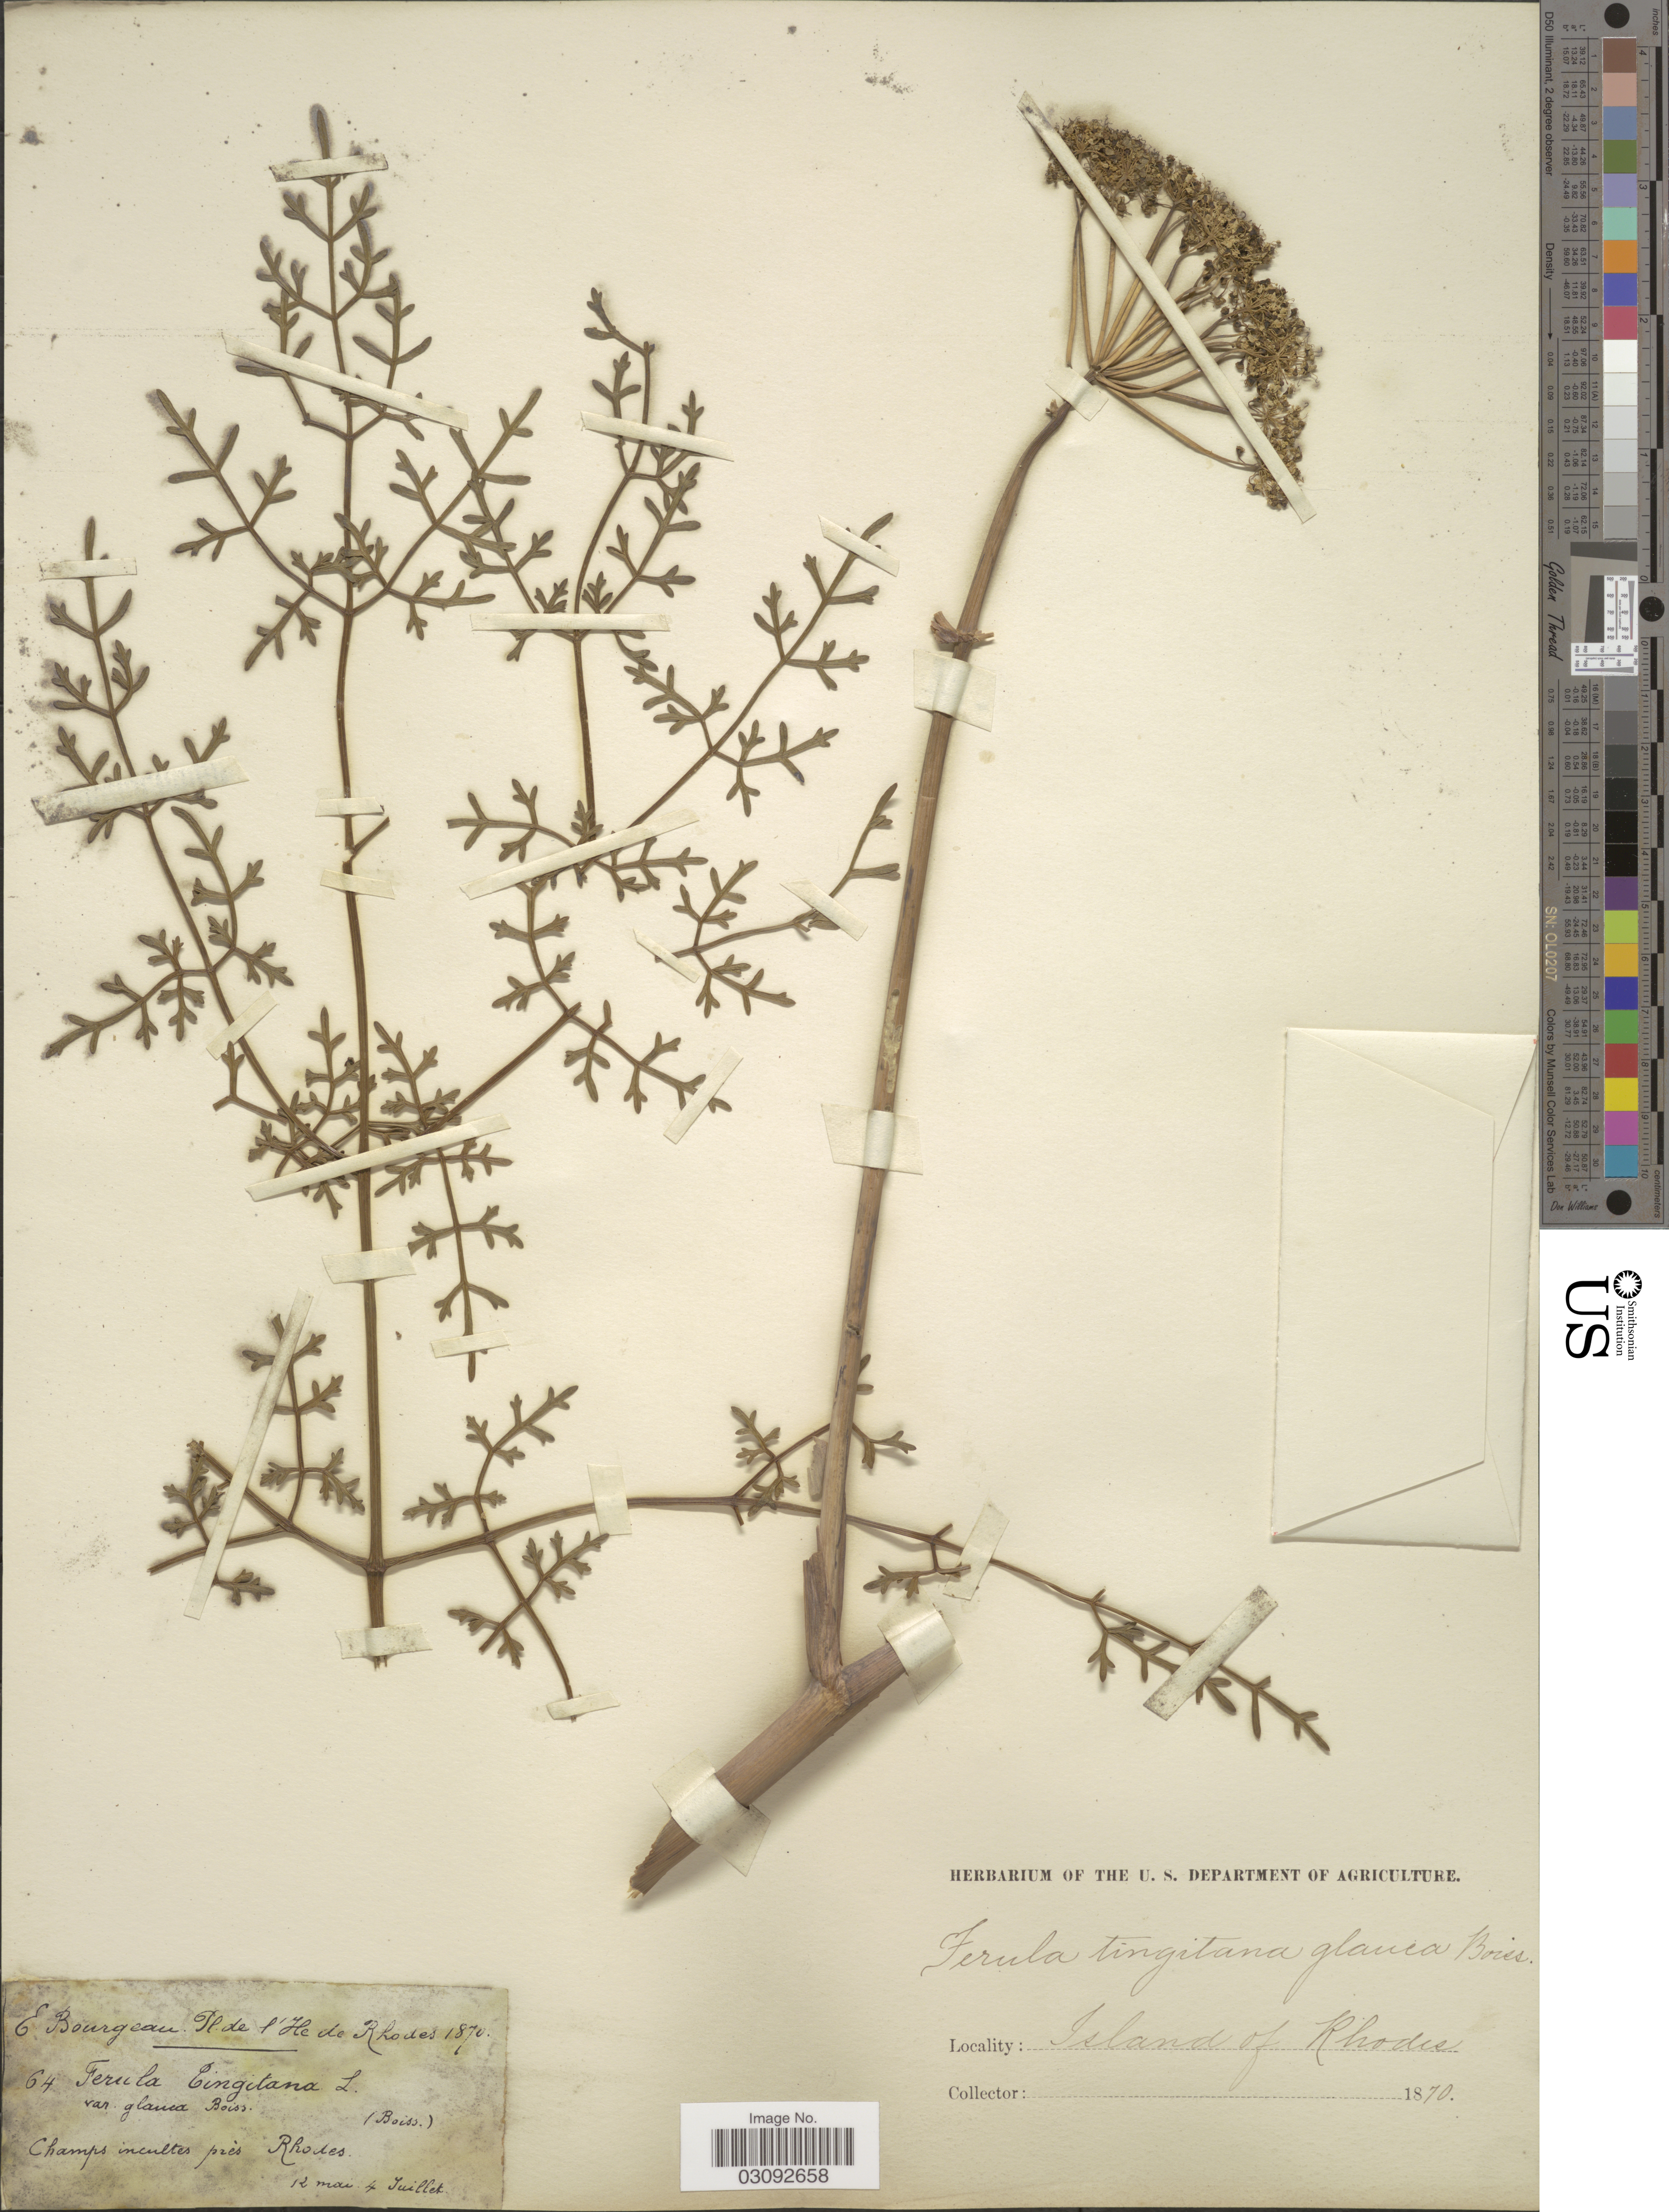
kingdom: Plantae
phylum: Tracheophyta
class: Magnoliopsida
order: Apiales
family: Apiaceae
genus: Ferula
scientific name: Ferula tingitana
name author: L.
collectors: E. Bourgeau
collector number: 64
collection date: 1870-05-12/1870-07-04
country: Greece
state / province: South Aegean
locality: Island of Rhodes. Champs incultes prés Rhodes.